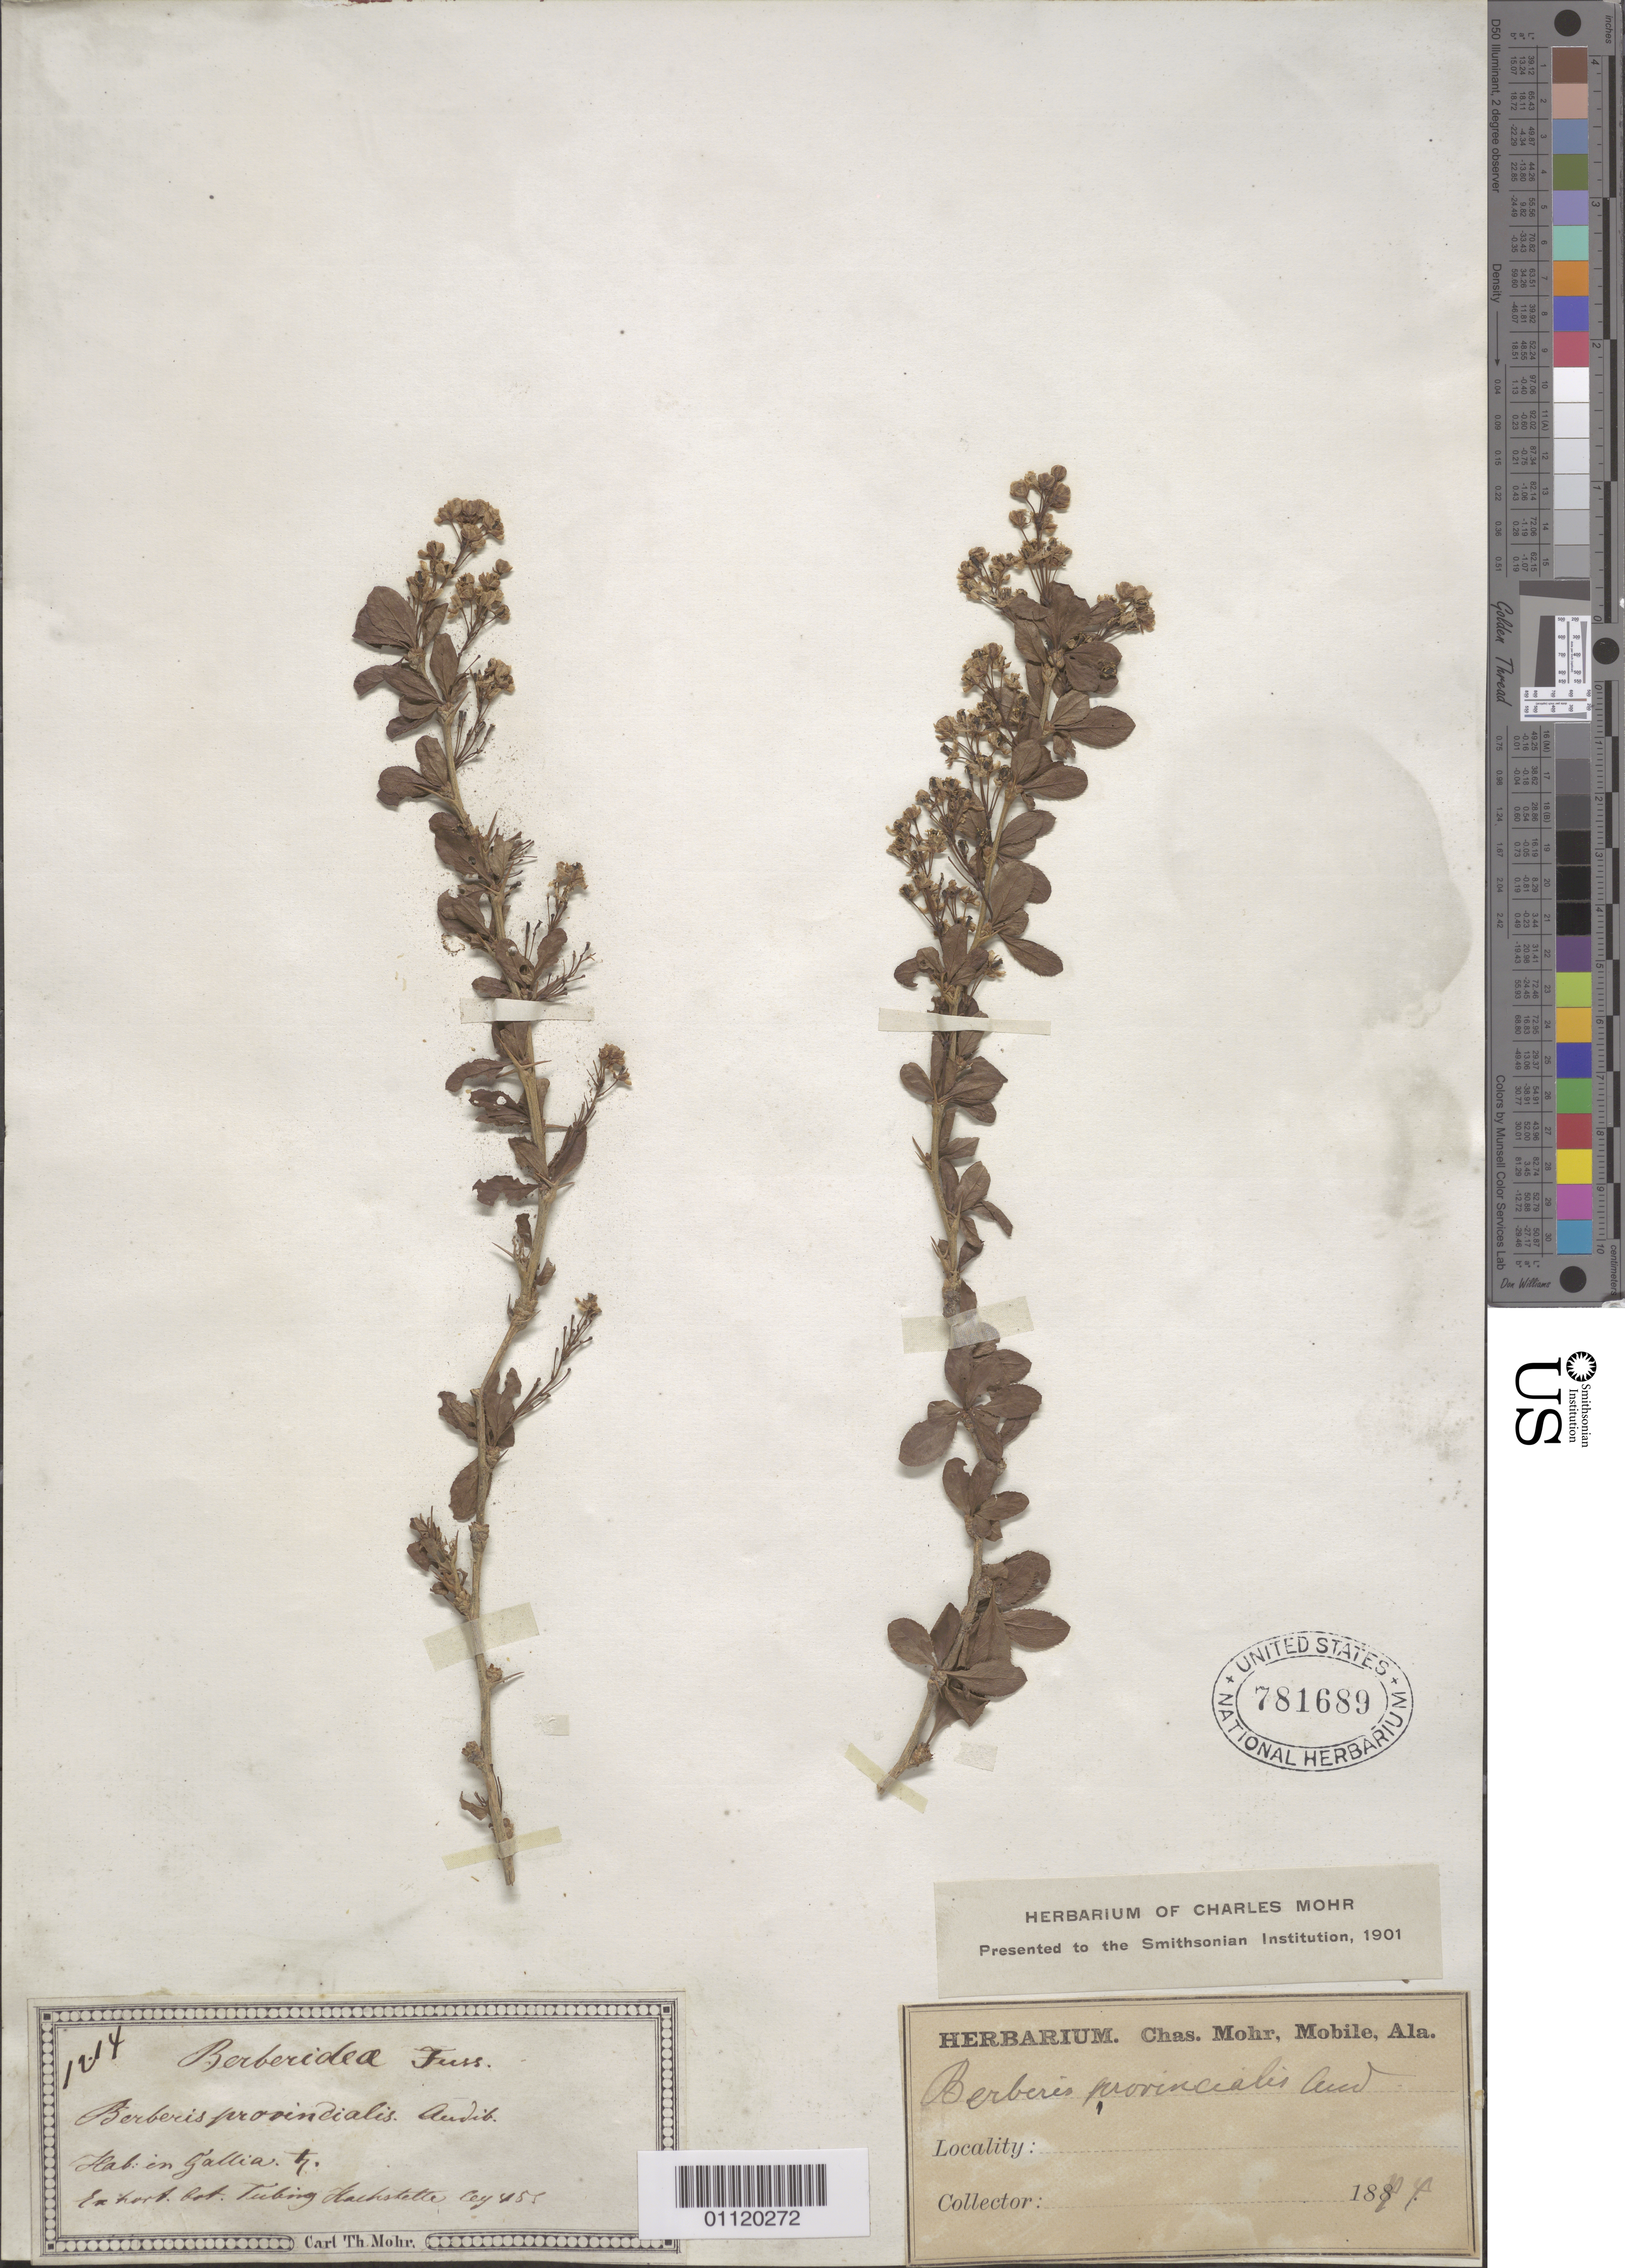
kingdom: Plantae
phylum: Tracheophyta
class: Magnoliopsida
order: Ranunculales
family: Berberidaceae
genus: Berberis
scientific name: Berberis x provincialis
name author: Audib. & Schrad.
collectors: C. T. Mohr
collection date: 1844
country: Germany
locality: Habitat in Gallia (which now encompasses the present day France, Belgium, Luxembourg, and parts of Switzerland, Italy, Netherlands, and German.) The plant could be from any of these countries.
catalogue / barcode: US 781689